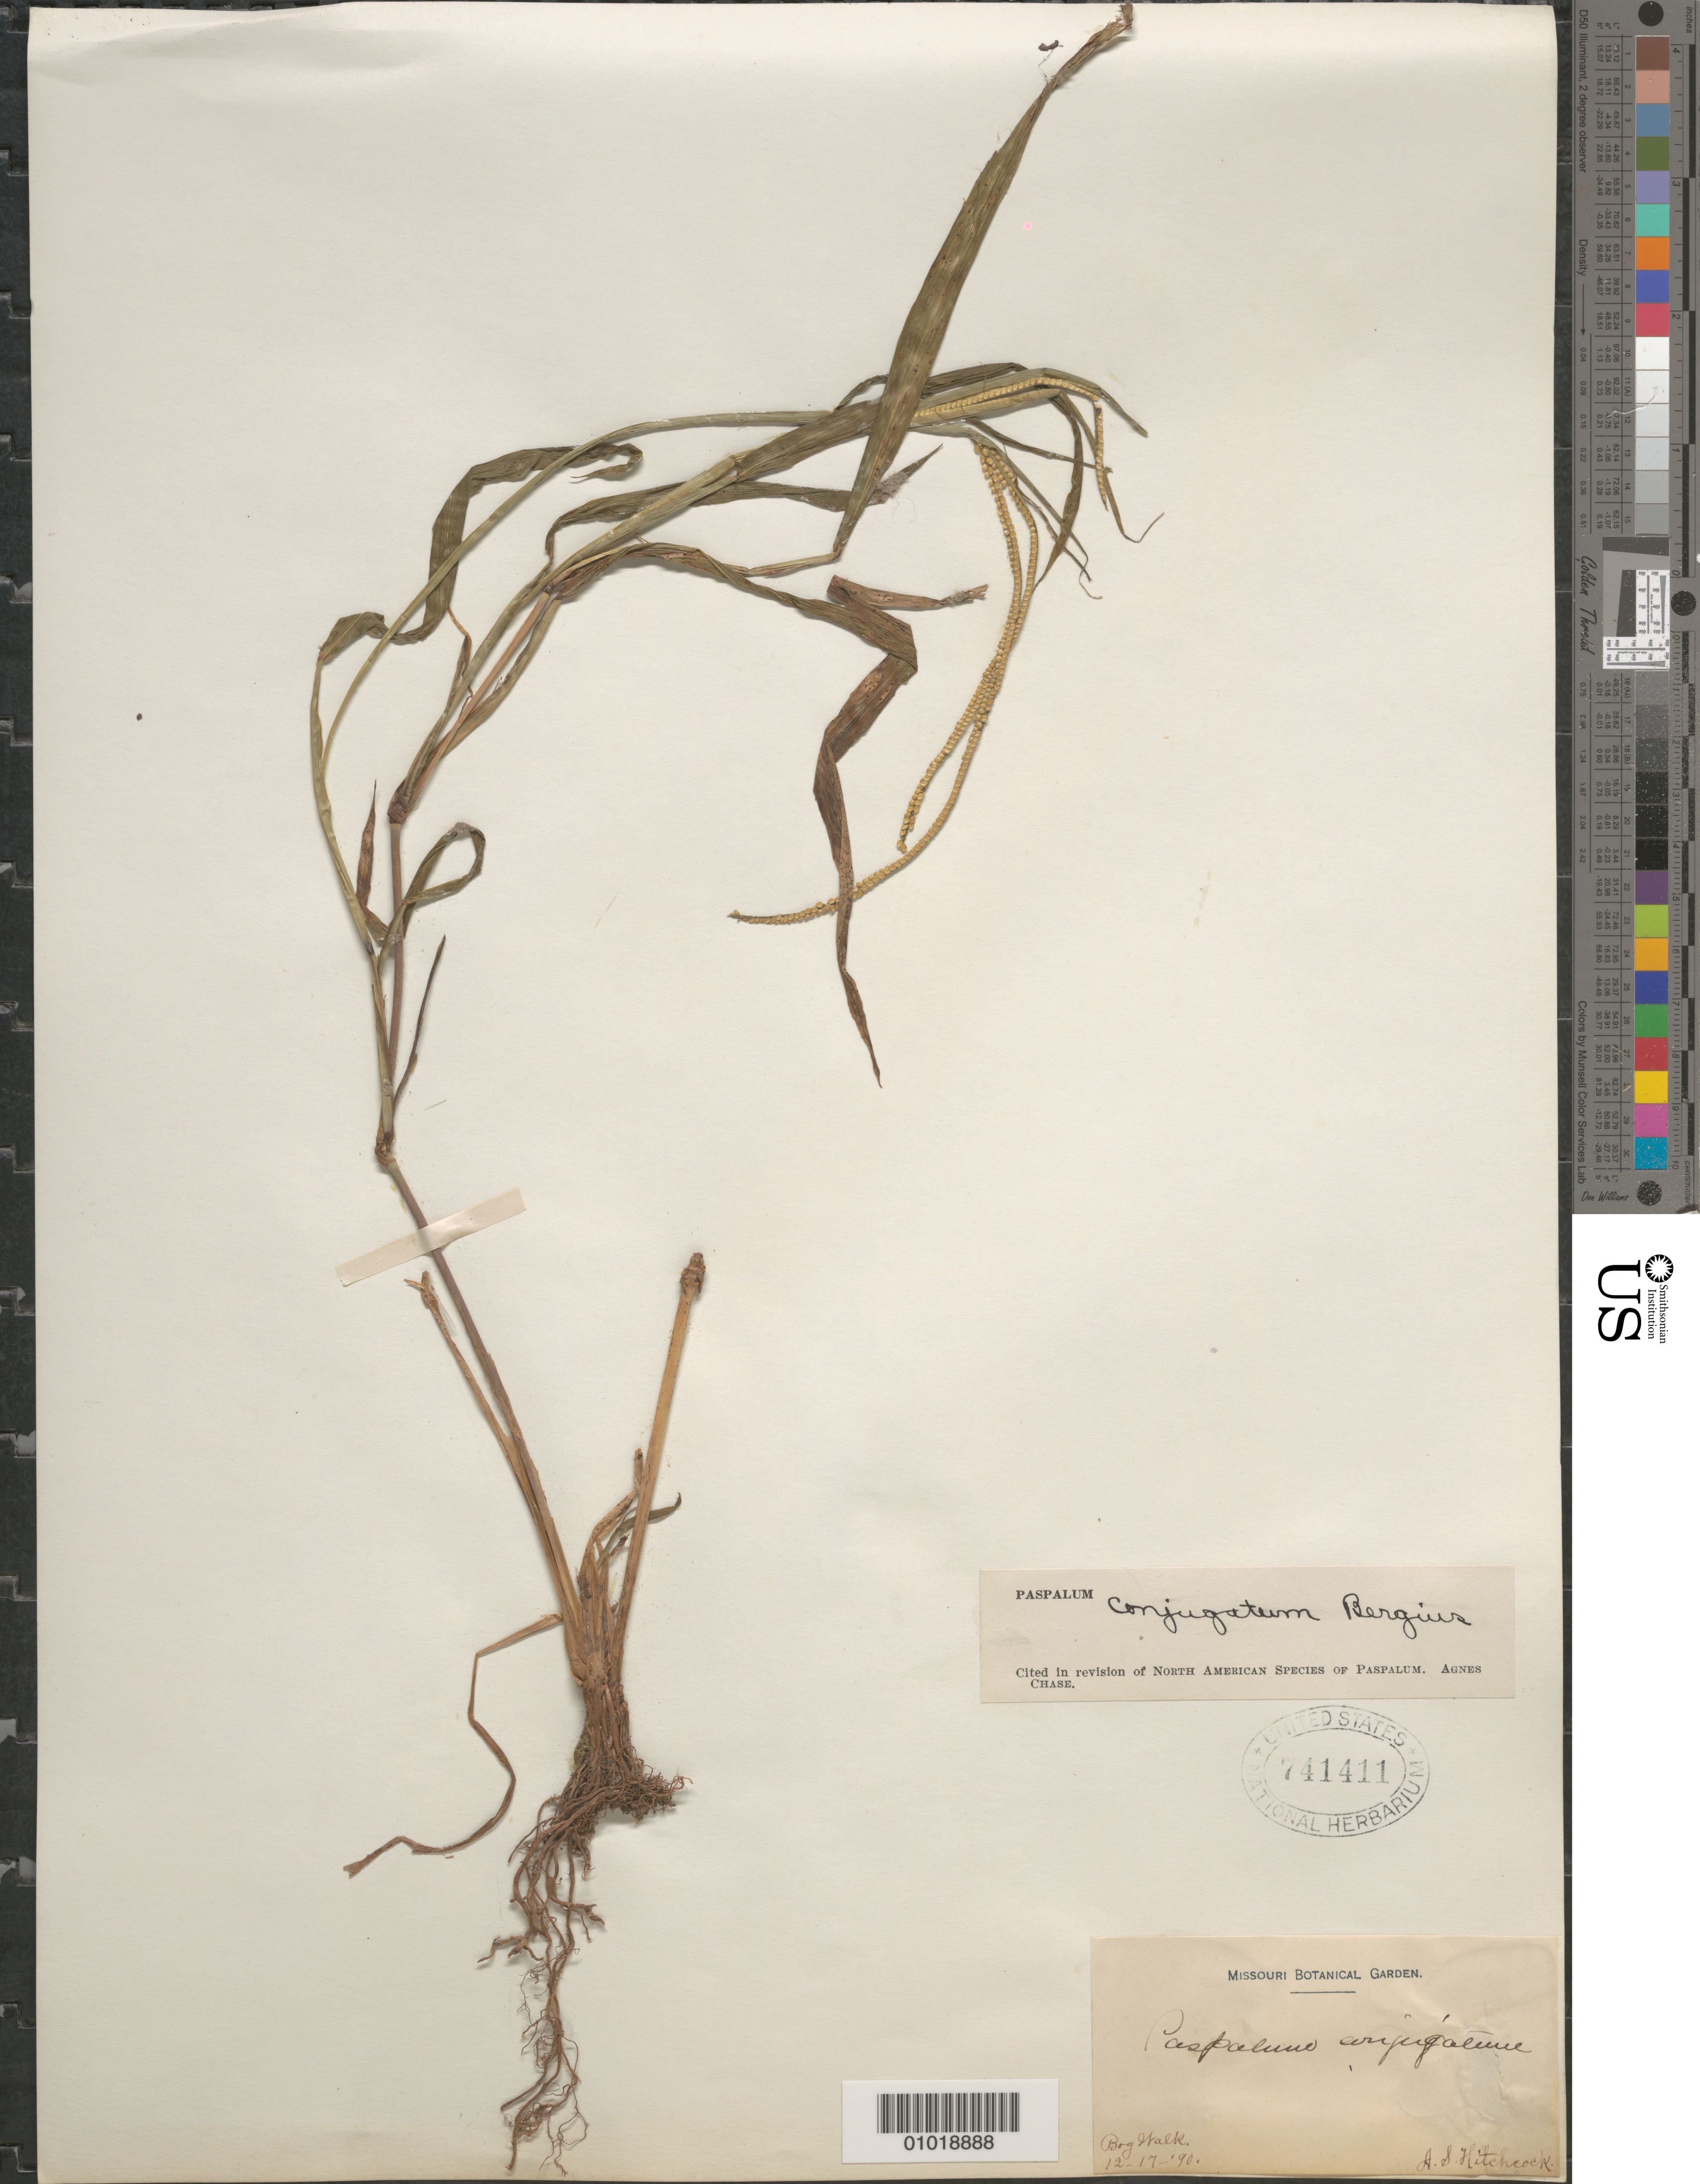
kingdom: Plantae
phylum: Tracheophyta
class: Liliopsida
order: Poales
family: Poaceae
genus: Paspalum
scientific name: Paspalum conjugatum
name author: P.J. Bergius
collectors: A. S. Hitchcock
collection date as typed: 17 Dec 1890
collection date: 1890-12-17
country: Jamaica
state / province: Saint Catherine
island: Jamaica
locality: Bog Walk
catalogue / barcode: US 741411